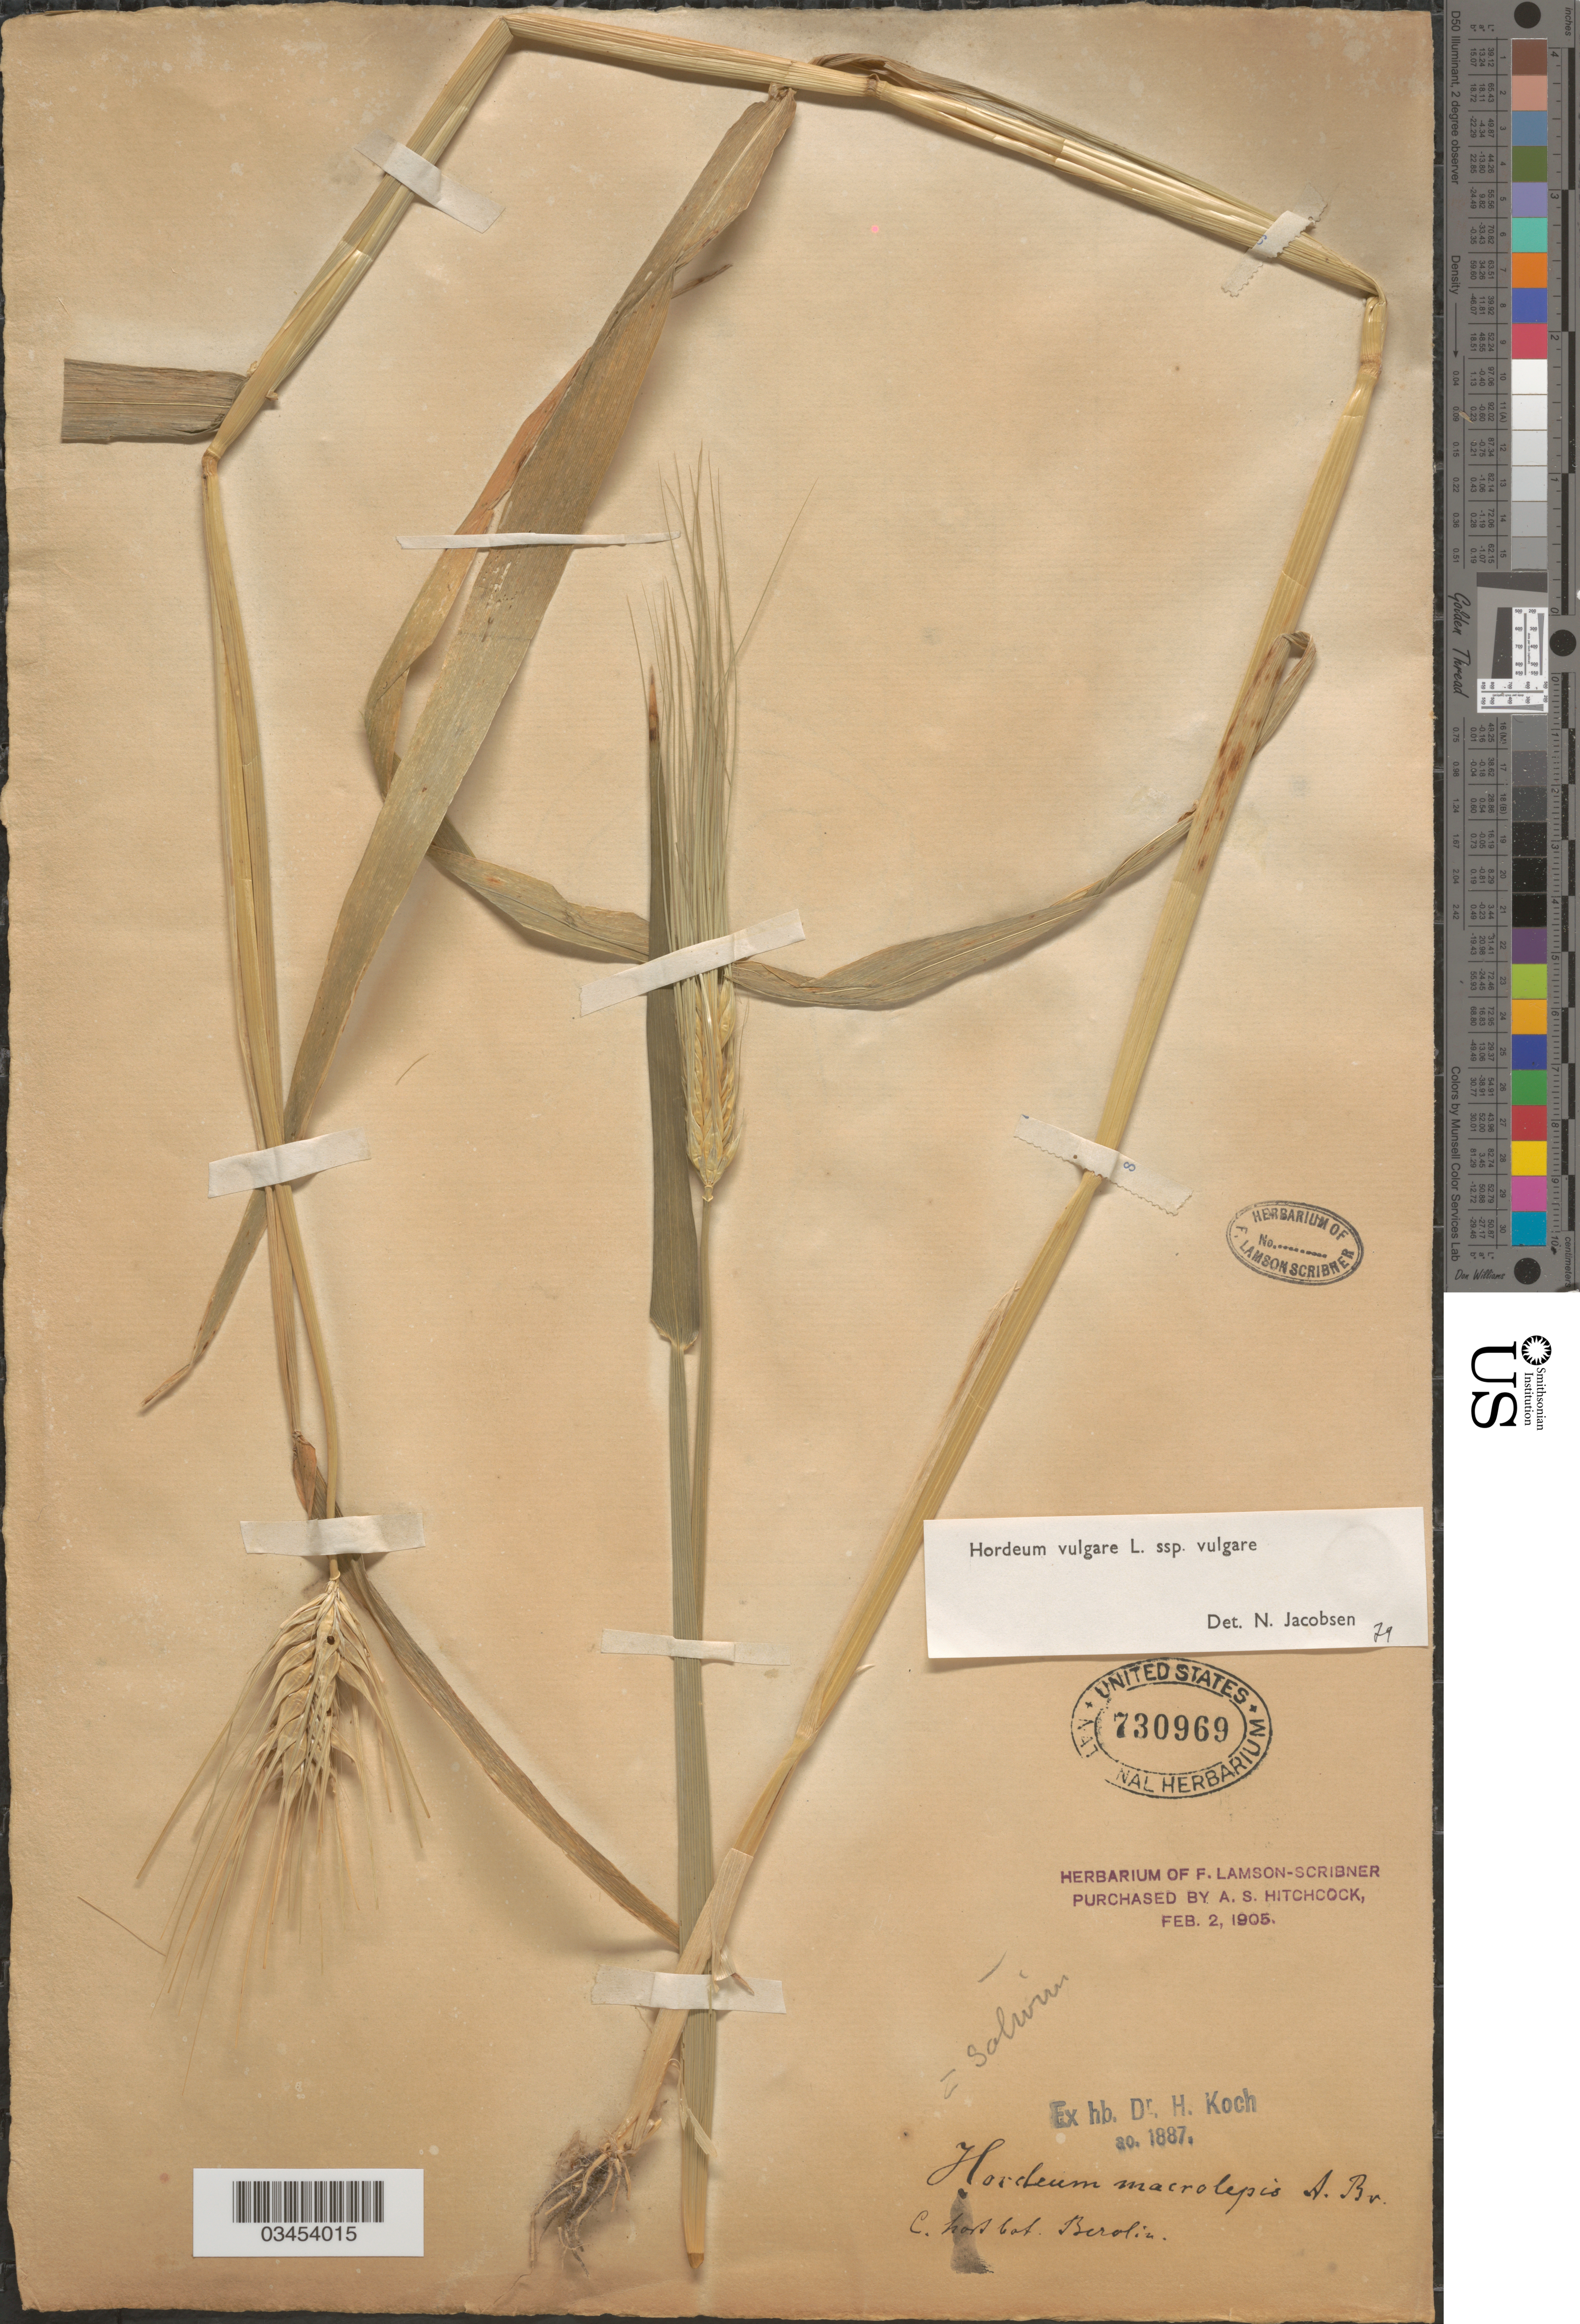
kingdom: Plantae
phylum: Tracheophyta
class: Liliopsida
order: Poales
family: Poaceae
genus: Hordeum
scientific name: Hordeum vulgare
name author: L.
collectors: Ex herb. H. Koch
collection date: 1887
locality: C. hort bot. Berolin.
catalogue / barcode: US 730969